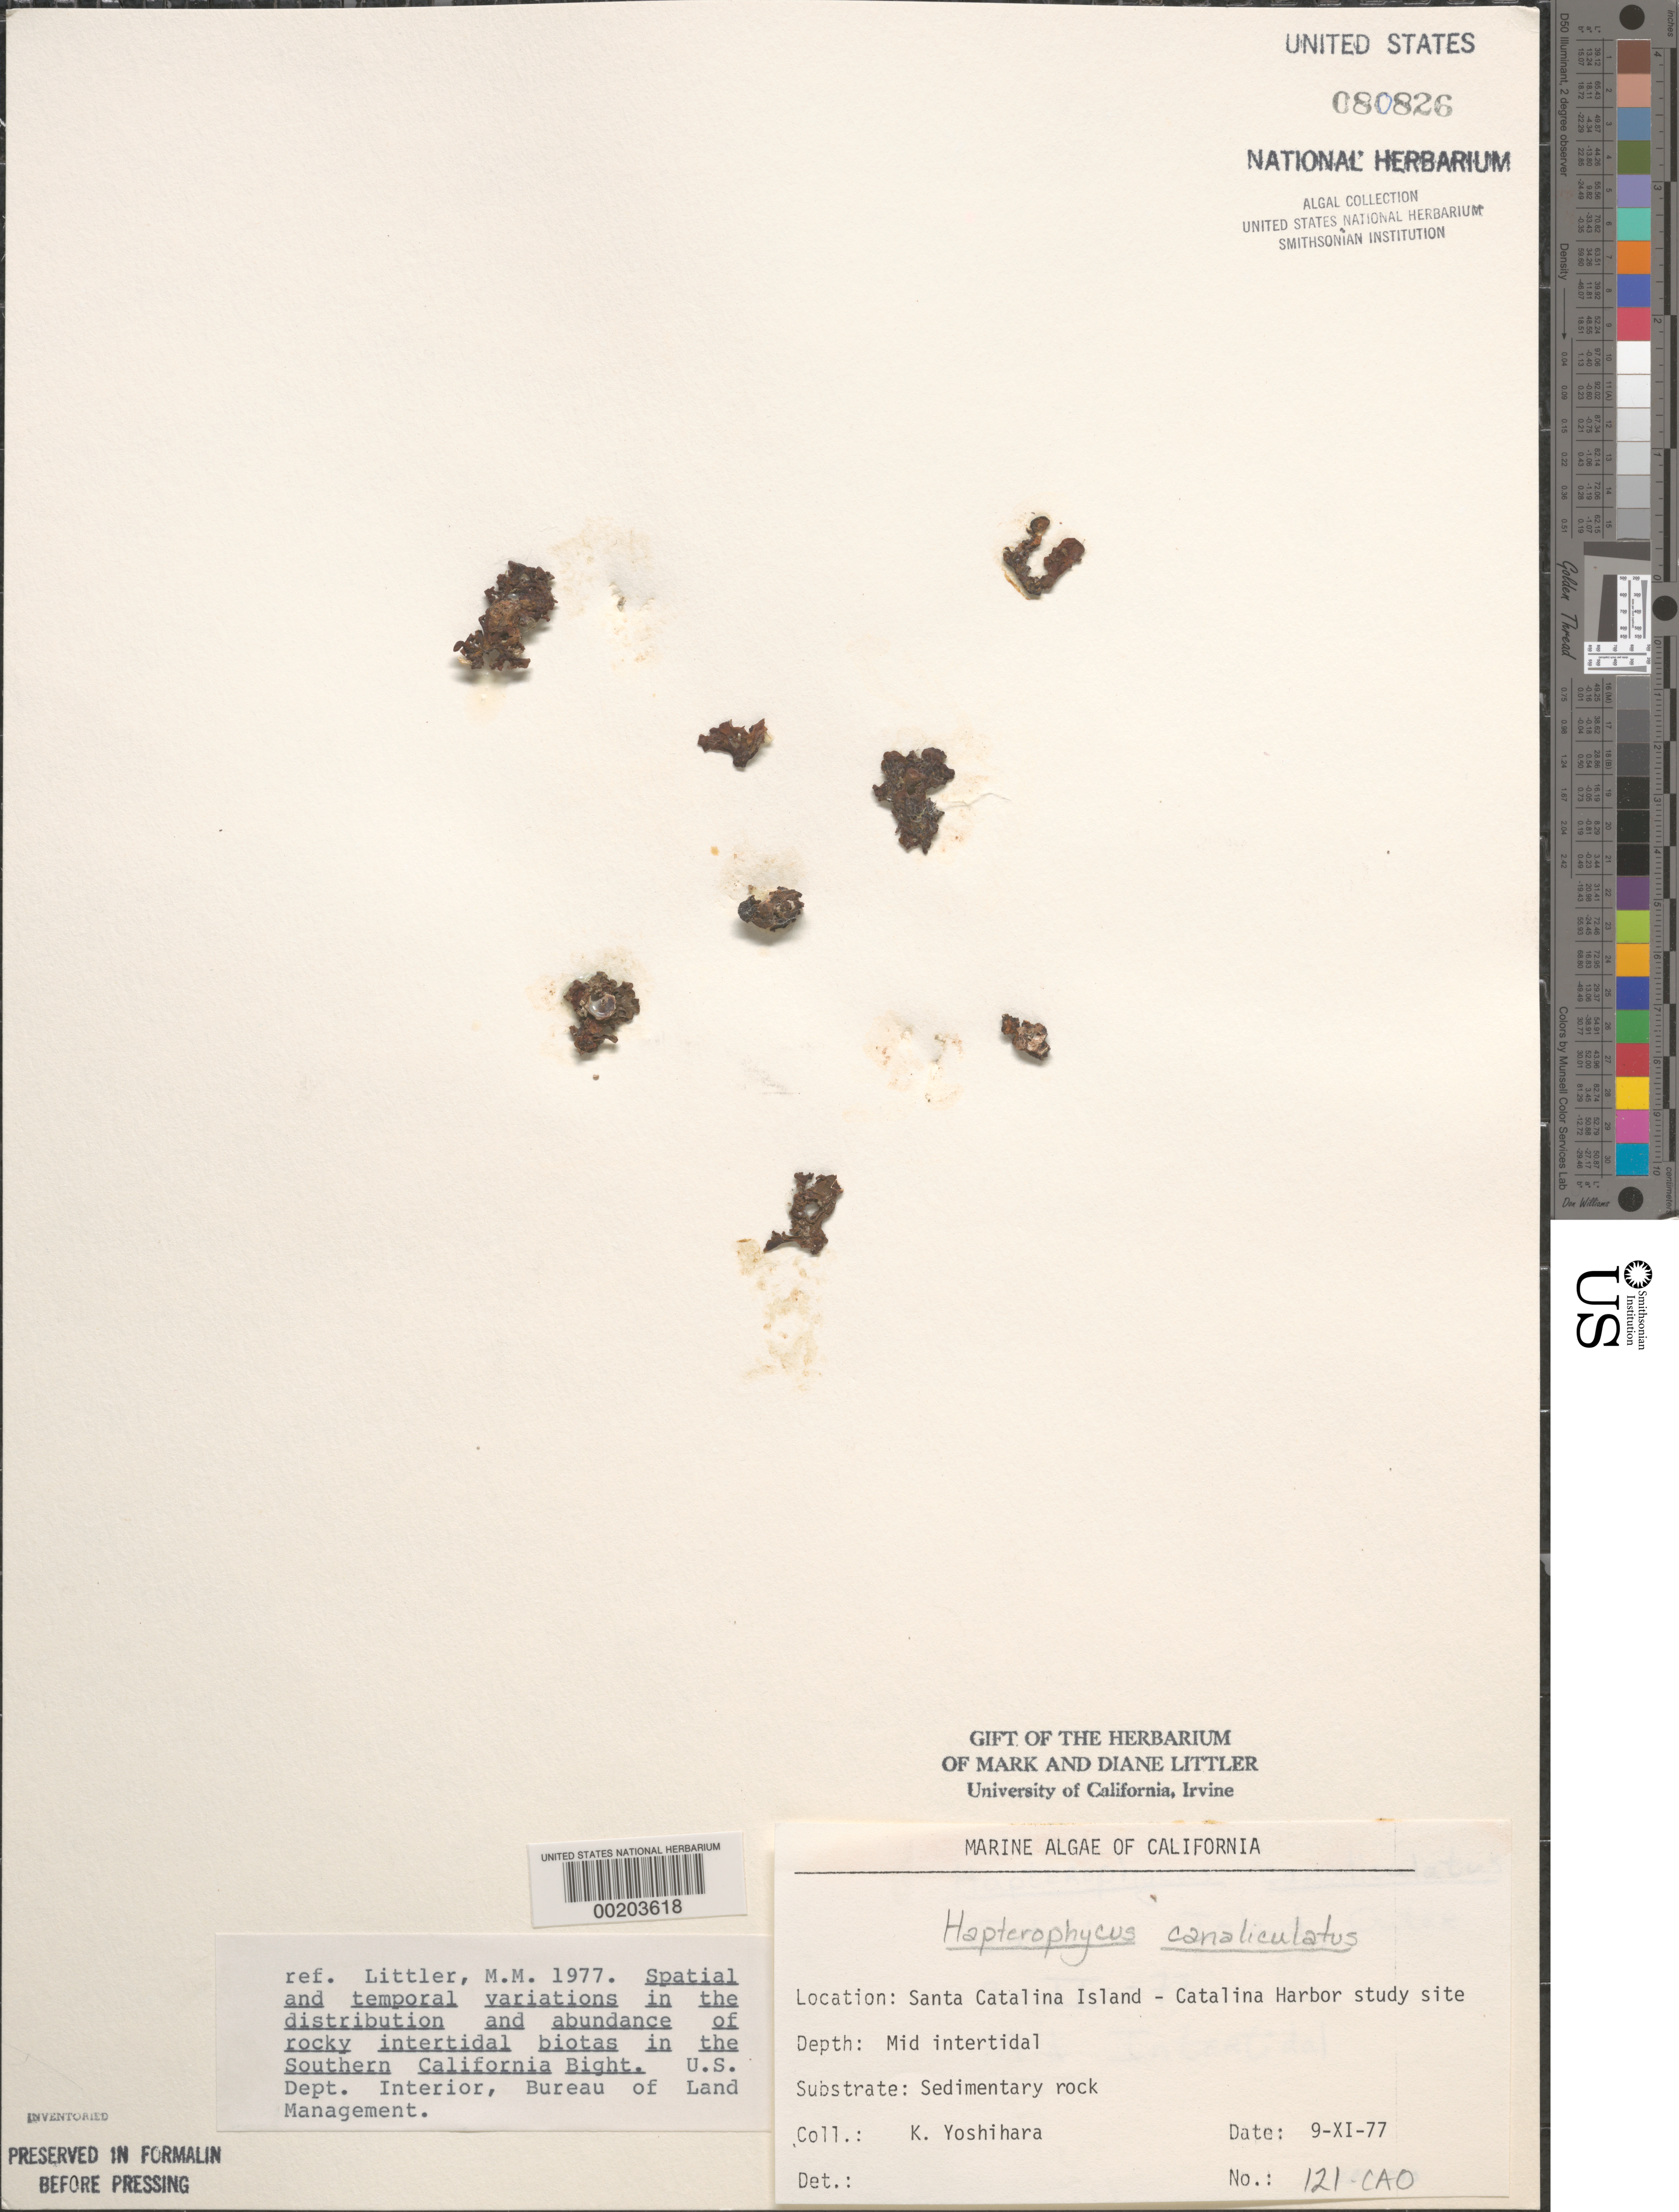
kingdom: Chromista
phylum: Ochrophyta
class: Phaeophyceae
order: Ralfsiales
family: Ralfsiaceae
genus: Hapterophycus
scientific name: Hapterophycus canaliculatus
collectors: K. Yoshihara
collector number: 121-cao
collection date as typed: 09 Nov 1977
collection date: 1977-11-09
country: United States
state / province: California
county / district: Los Angeles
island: Santa Catalina Island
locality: West side of Catalina Harbor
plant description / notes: BLM-SOCALBIGHT Rocky Intertidal Survey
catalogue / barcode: US 80826